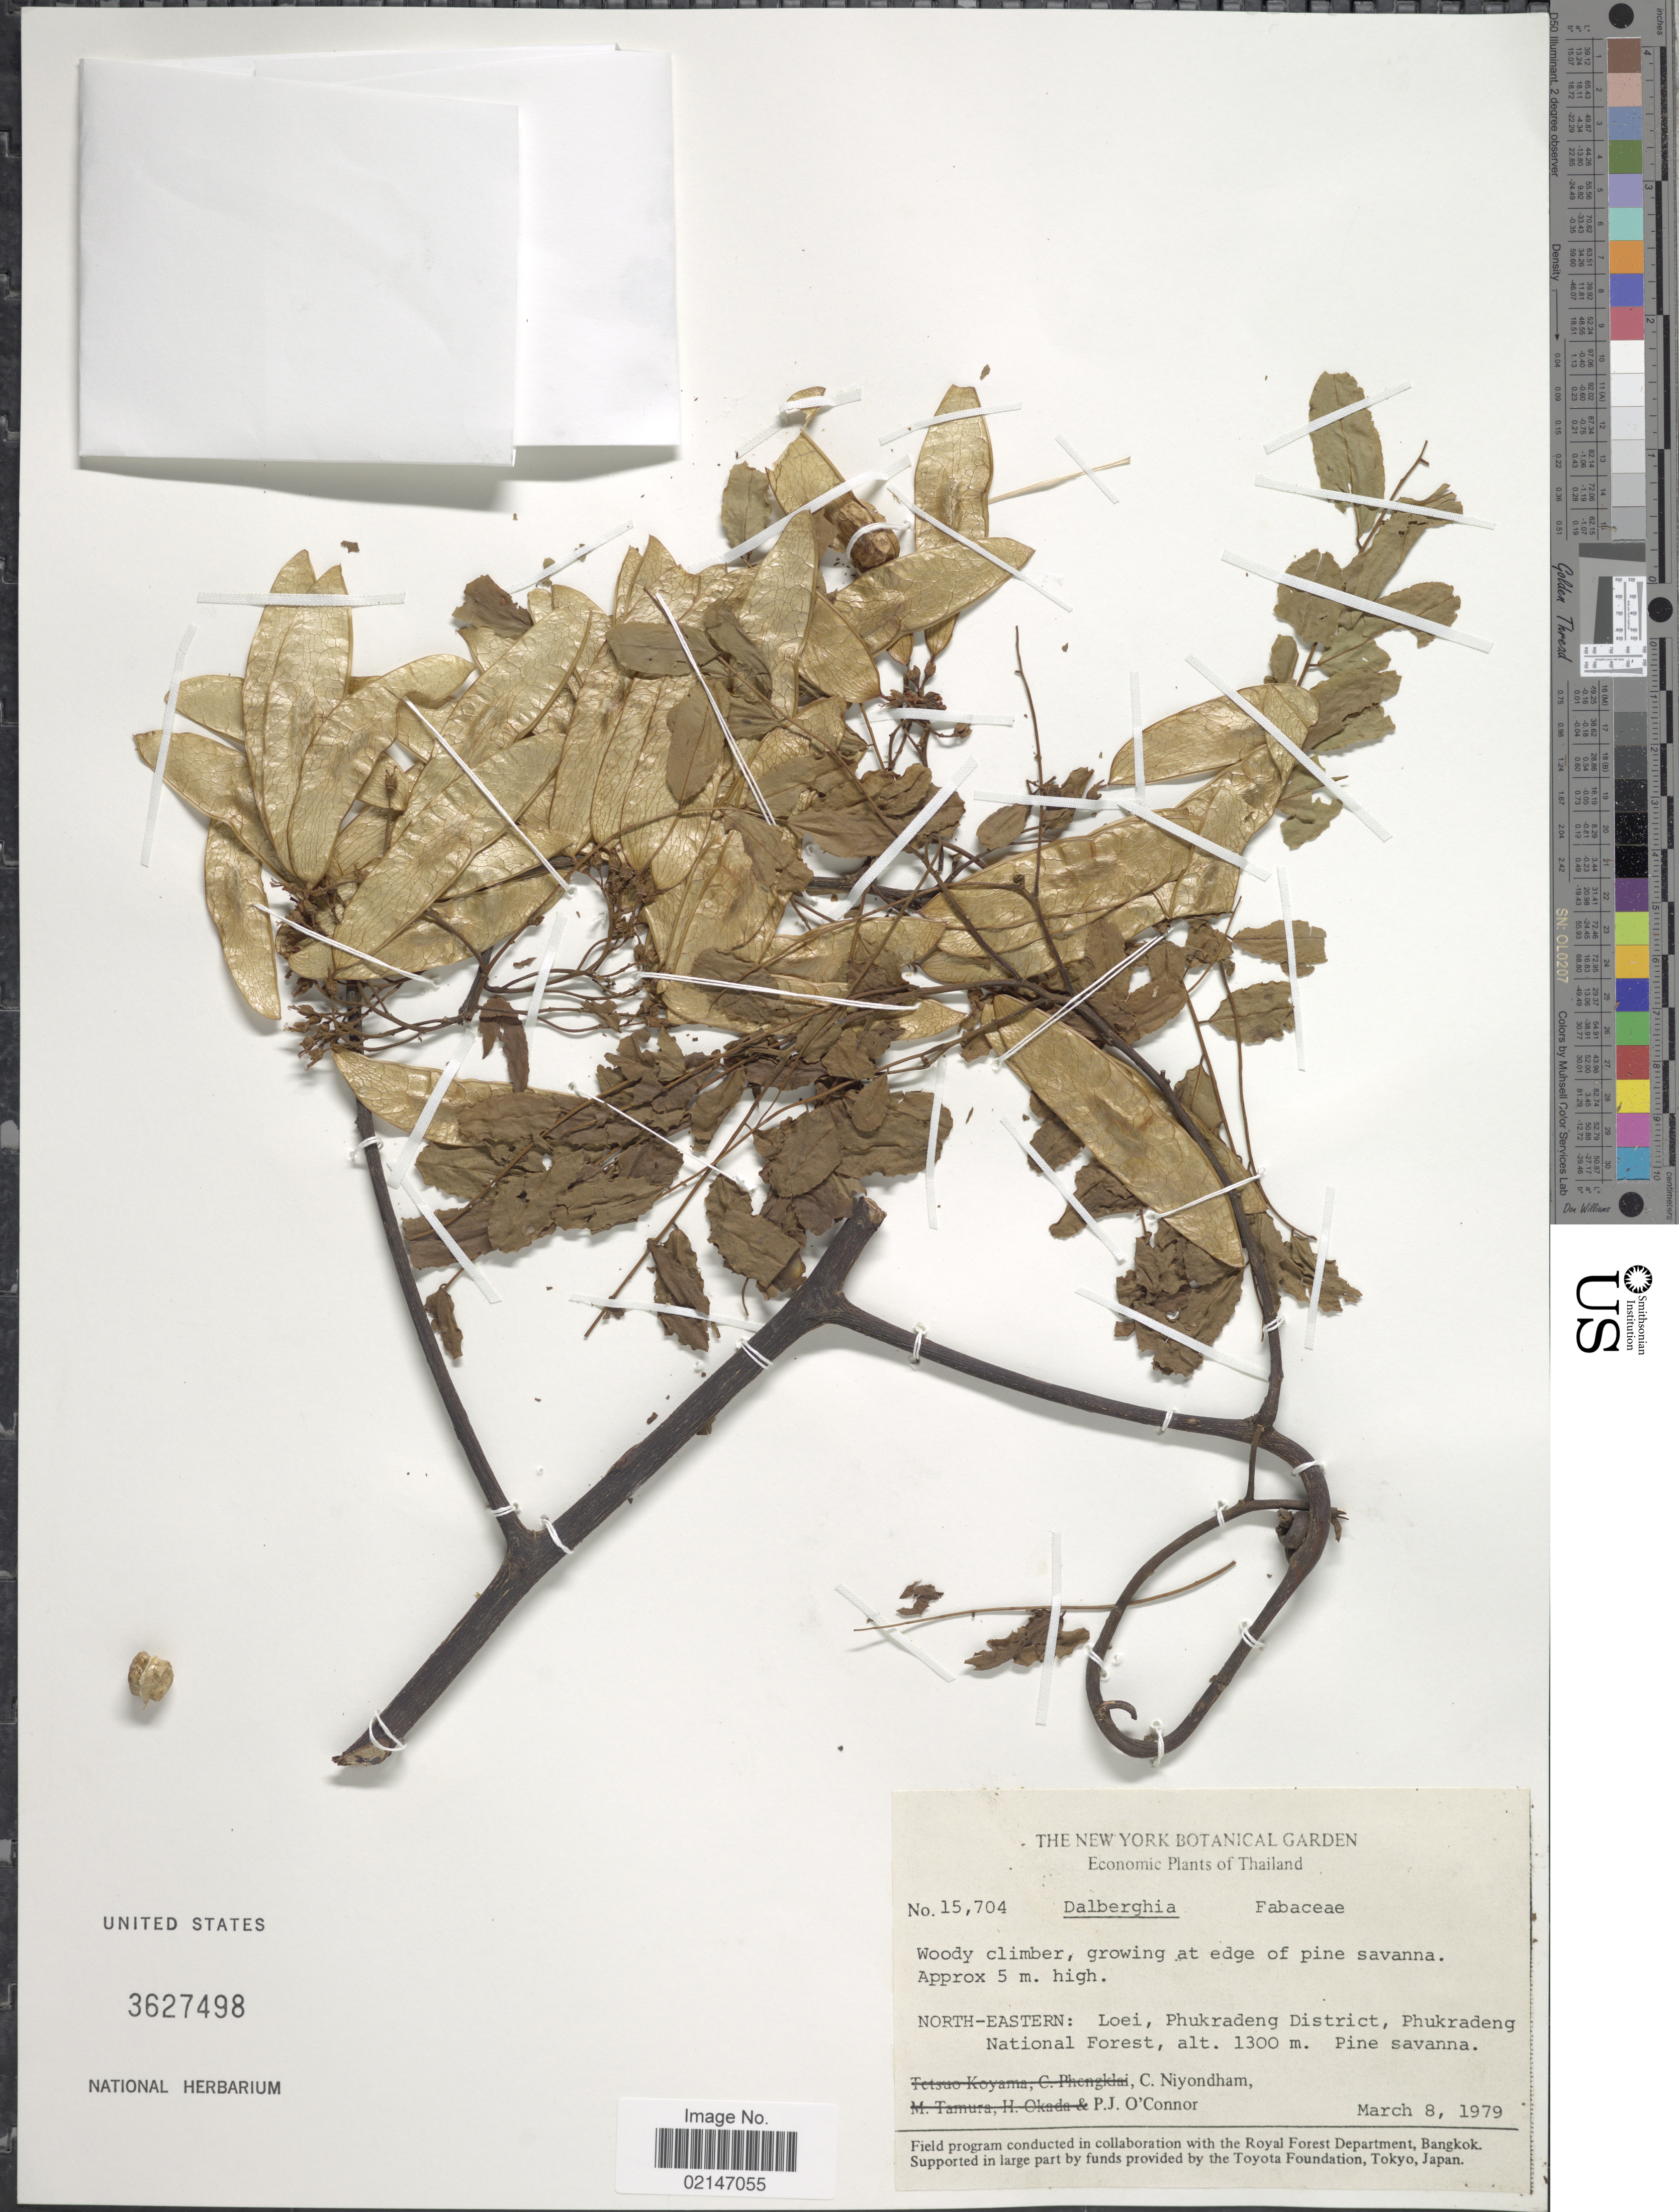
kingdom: Plantae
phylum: Tracheophyta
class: Magnoliopsida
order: Fabales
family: Fabaceae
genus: Dalbergia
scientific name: Dalbergia sp.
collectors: C. Niyondham & P. O'Connor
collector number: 15704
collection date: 1979-03-08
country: Thailand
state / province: Loei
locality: North-Eastern; Phukradeng District, Phukradeng National Forest, pine savanna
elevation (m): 1300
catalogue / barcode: US 3627498